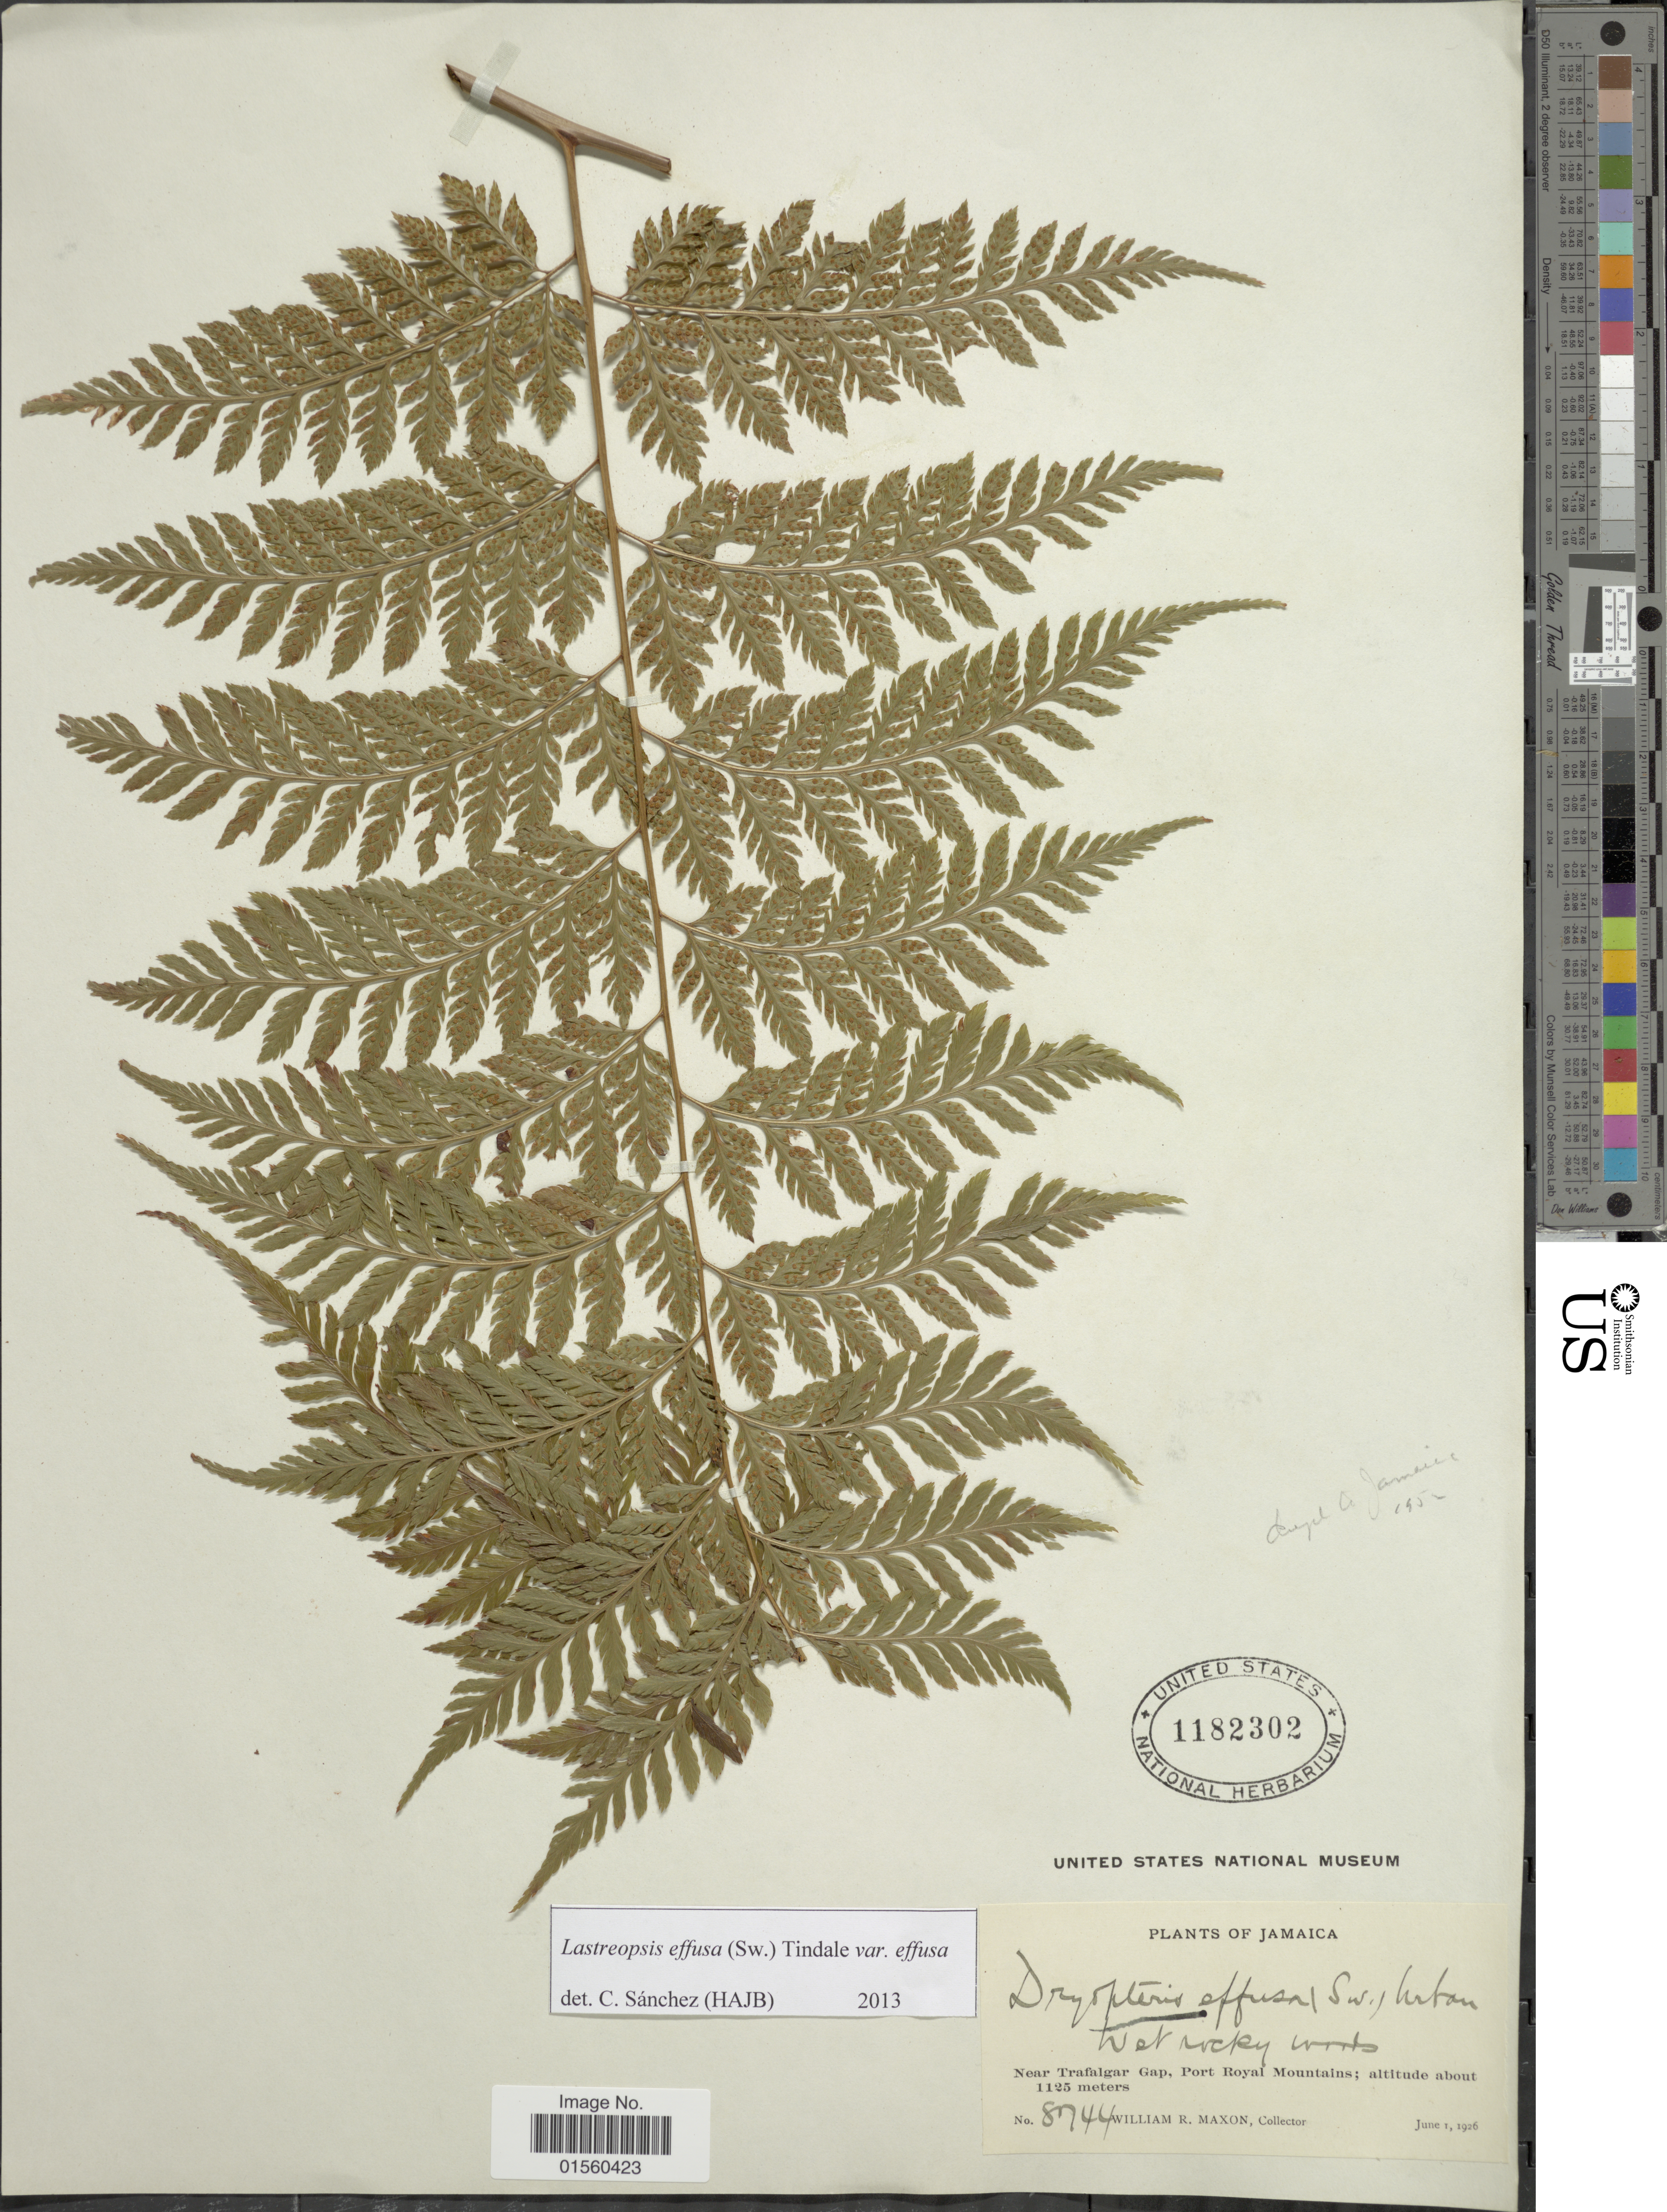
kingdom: Plantae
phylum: Tracheophyta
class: Polypodiopsida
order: Polypodiales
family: Dryopteridaceae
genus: Parapolystichum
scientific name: Parapolystichum effusum var. effusum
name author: (Sw.) Ching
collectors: W. R. Maxon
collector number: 8744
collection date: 1926-06-01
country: Jamaica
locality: Near Trafalgar Gap, Port Roayl Mountains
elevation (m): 1125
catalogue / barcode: US 1182302